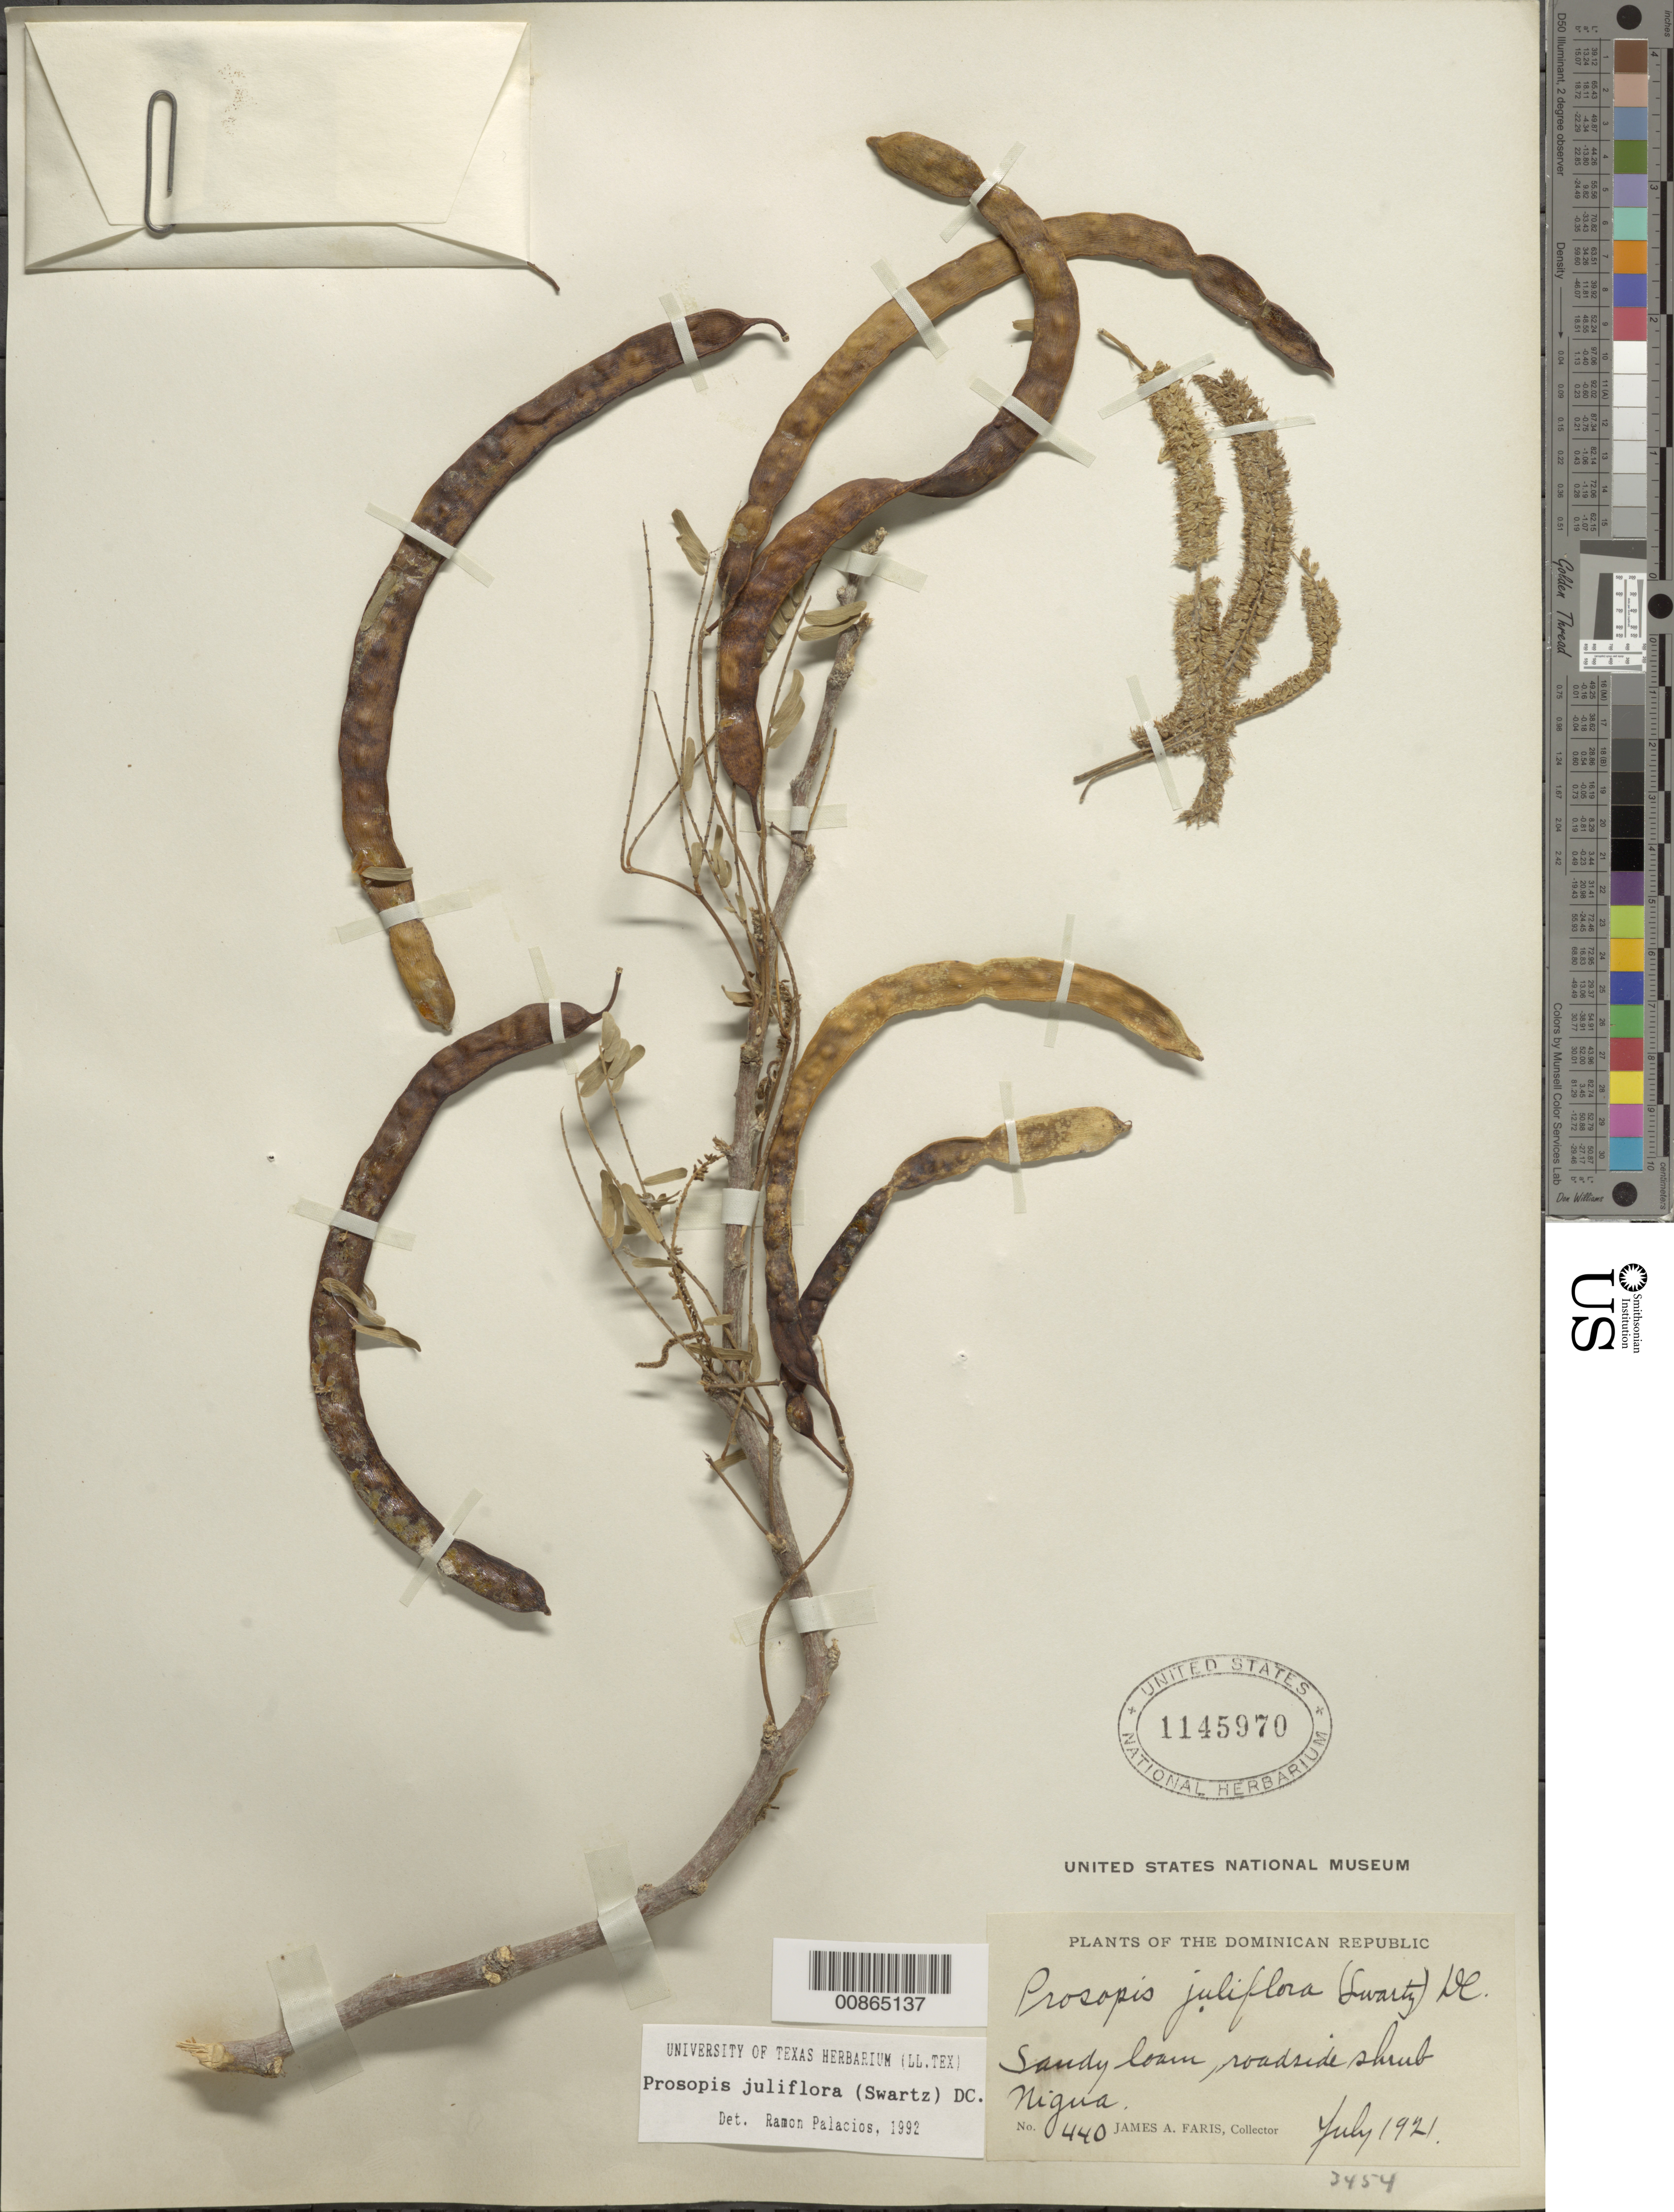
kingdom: Plantae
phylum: Tracheophyta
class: Magnoliopsida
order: Fabales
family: Fabaceae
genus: Neltuma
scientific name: Neltuma juliflora var. juliflora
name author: (Sw.) Raf.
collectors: J. Faris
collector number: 440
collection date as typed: Jul 1921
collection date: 1921-07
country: Dominican Republic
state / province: San Cristóbal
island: Hispaniola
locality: Nigua.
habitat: Sandy loam, roadside shrub.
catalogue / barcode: US 1145970